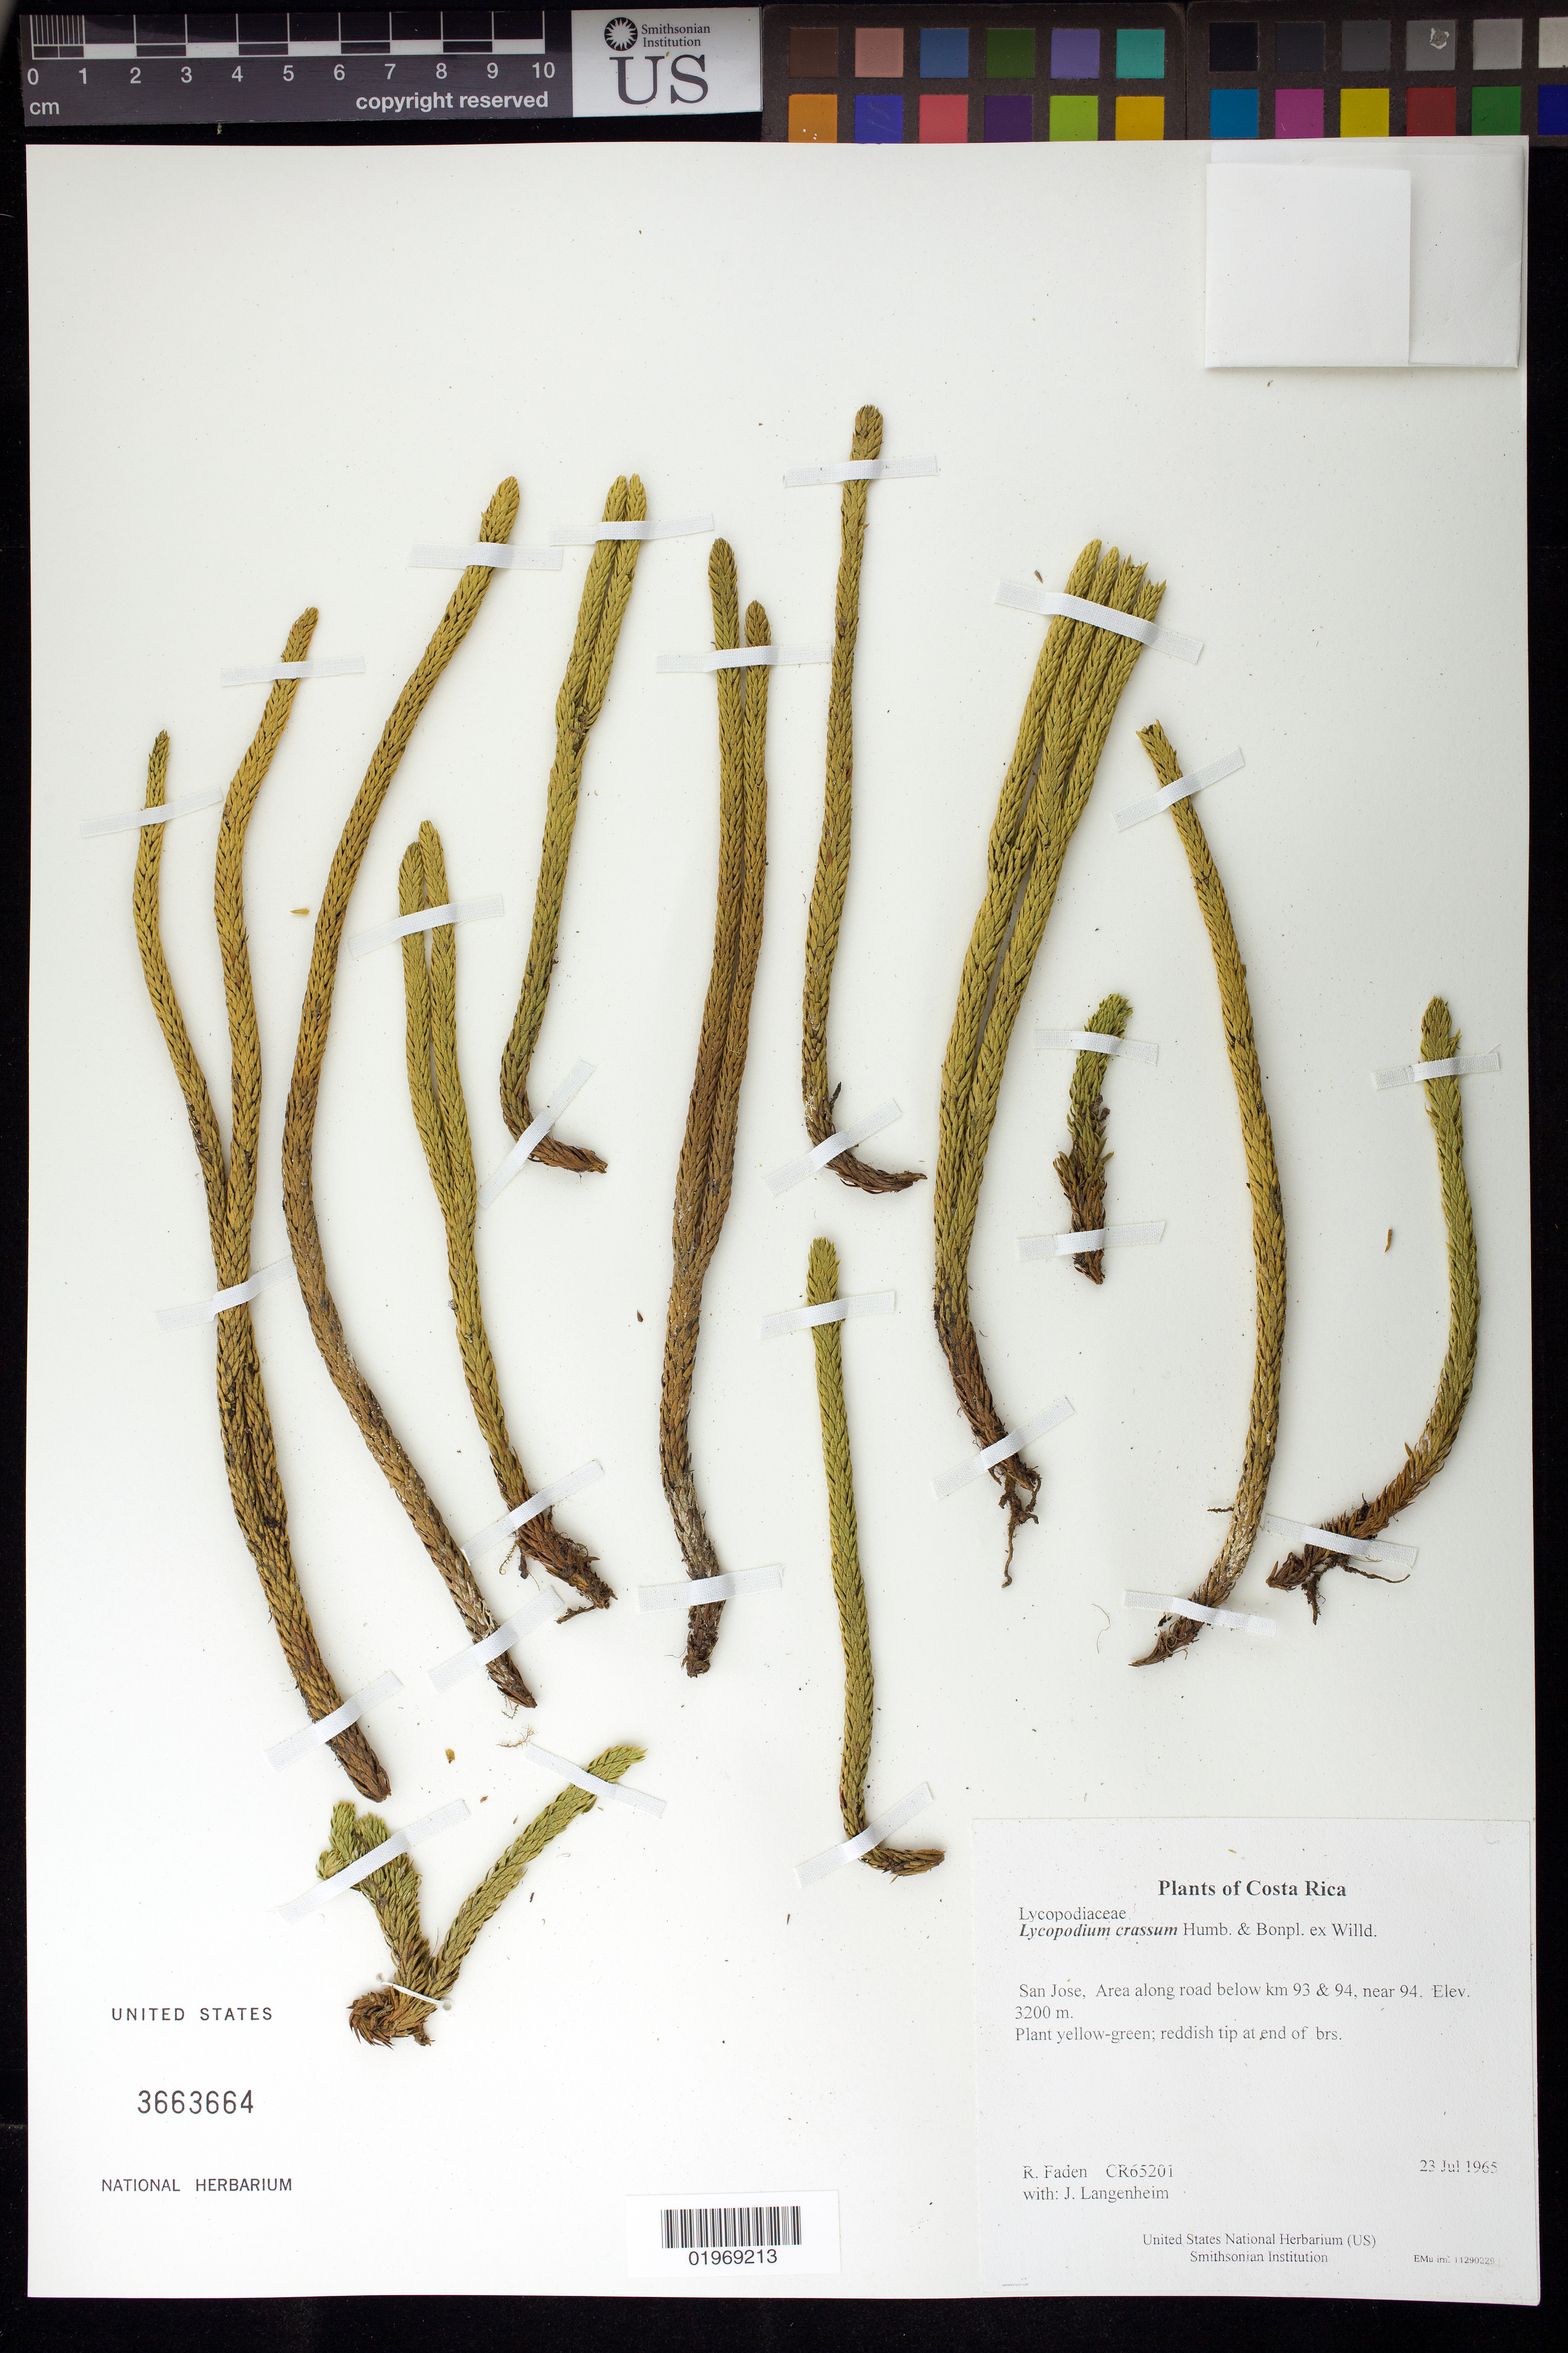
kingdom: Plantae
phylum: Tracheophyta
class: Lycopodiopsida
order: Lycopodiales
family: Lycopodiaceae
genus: Phlegmariurus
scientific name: Phlegmariurus crassus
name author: (Humb. & Bonpl. ex Willd.) B. Øllg.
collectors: R. B. Faden & J. Langenheim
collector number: CR65201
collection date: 1965-07-23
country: Costa Rica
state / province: San Jose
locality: Area along road below km 93 & 94, near 94.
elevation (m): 3200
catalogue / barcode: US 3663664